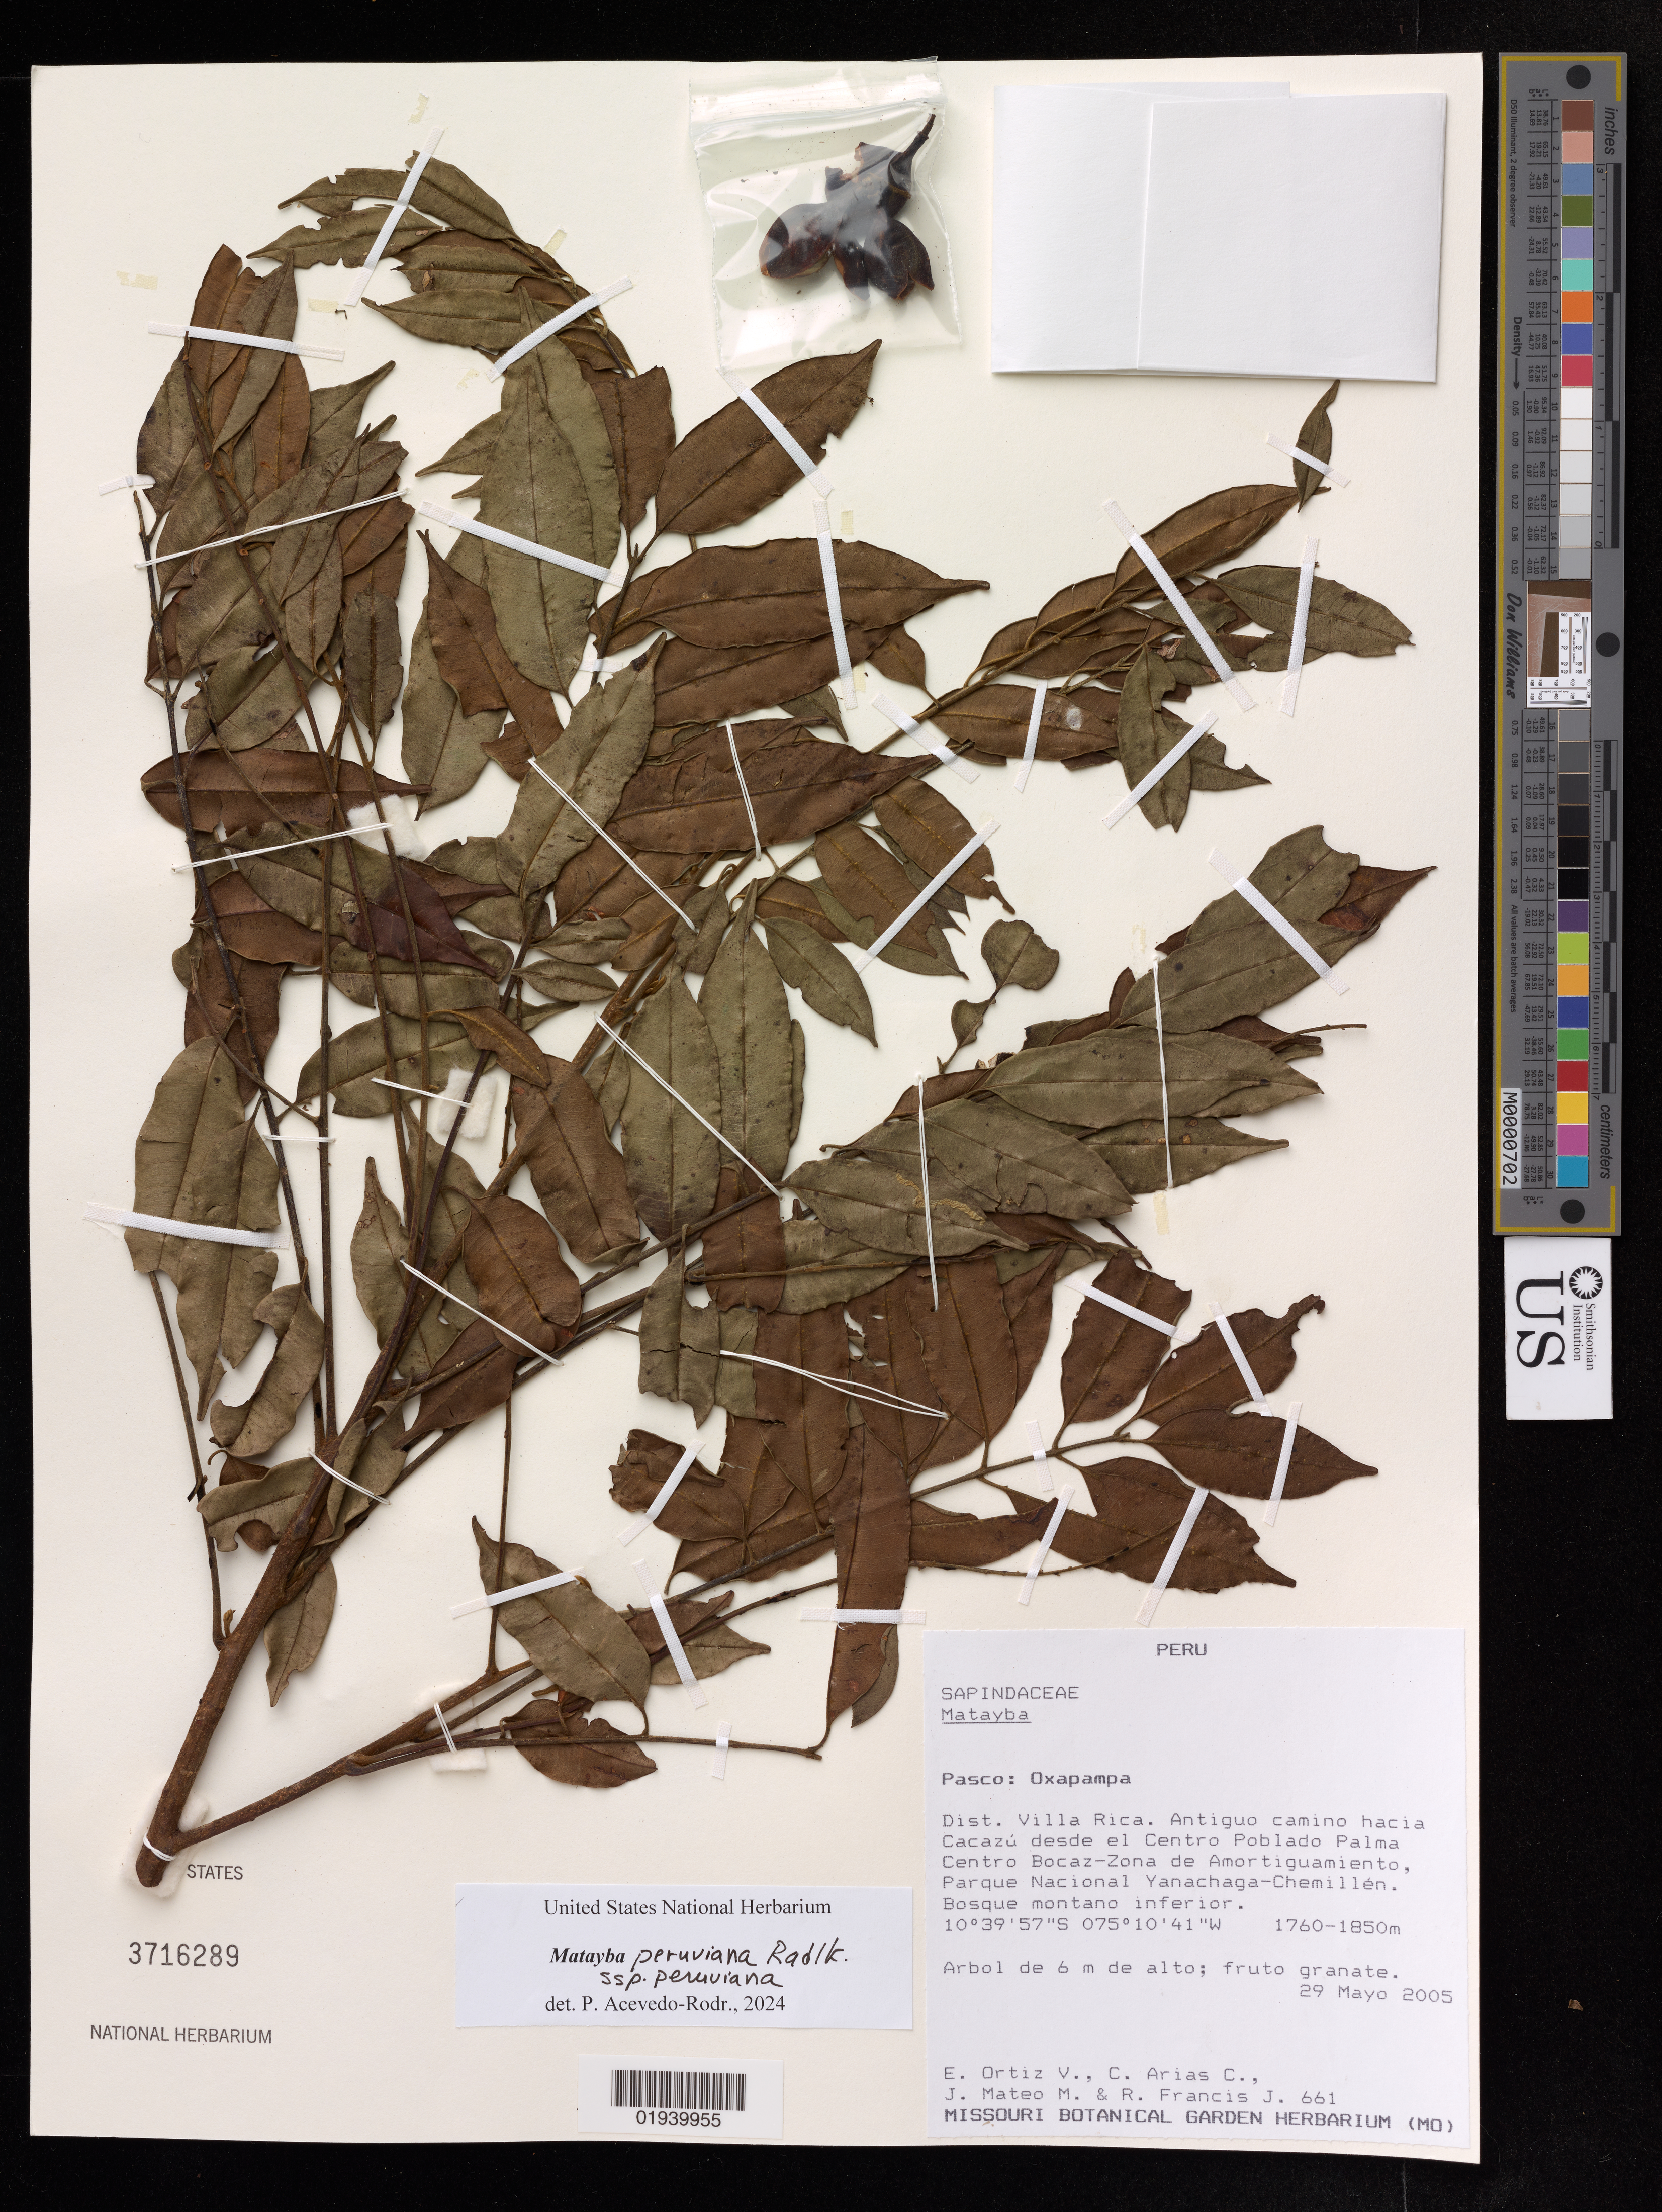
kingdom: Plantae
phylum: Tracheophyta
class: Magnoliopsida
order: Sapindales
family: Sapindaceae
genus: Matayba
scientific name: Matayba peruviana subsp. peruviana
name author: Radlk.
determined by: Acevedo-Rodriguez, P., (US), Smithsonian Institution - National Museum of Natural History (UNITED STATES)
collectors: E. Ortiz V., C. Arias C., J. Mateo & R. Francis J.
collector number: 661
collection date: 2005-05-29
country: Peru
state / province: Pasco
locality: Oxapampa. Dist. Villa Rica. Antiguo camino hacia Cacazú desde el Centro Poblado Palma Centro Bocaz-Zona de Amortiguamiento, Parque Nacional Yanachaga-Chemillén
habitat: Bosque montano inferior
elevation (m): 1760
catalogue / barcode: US 3716289